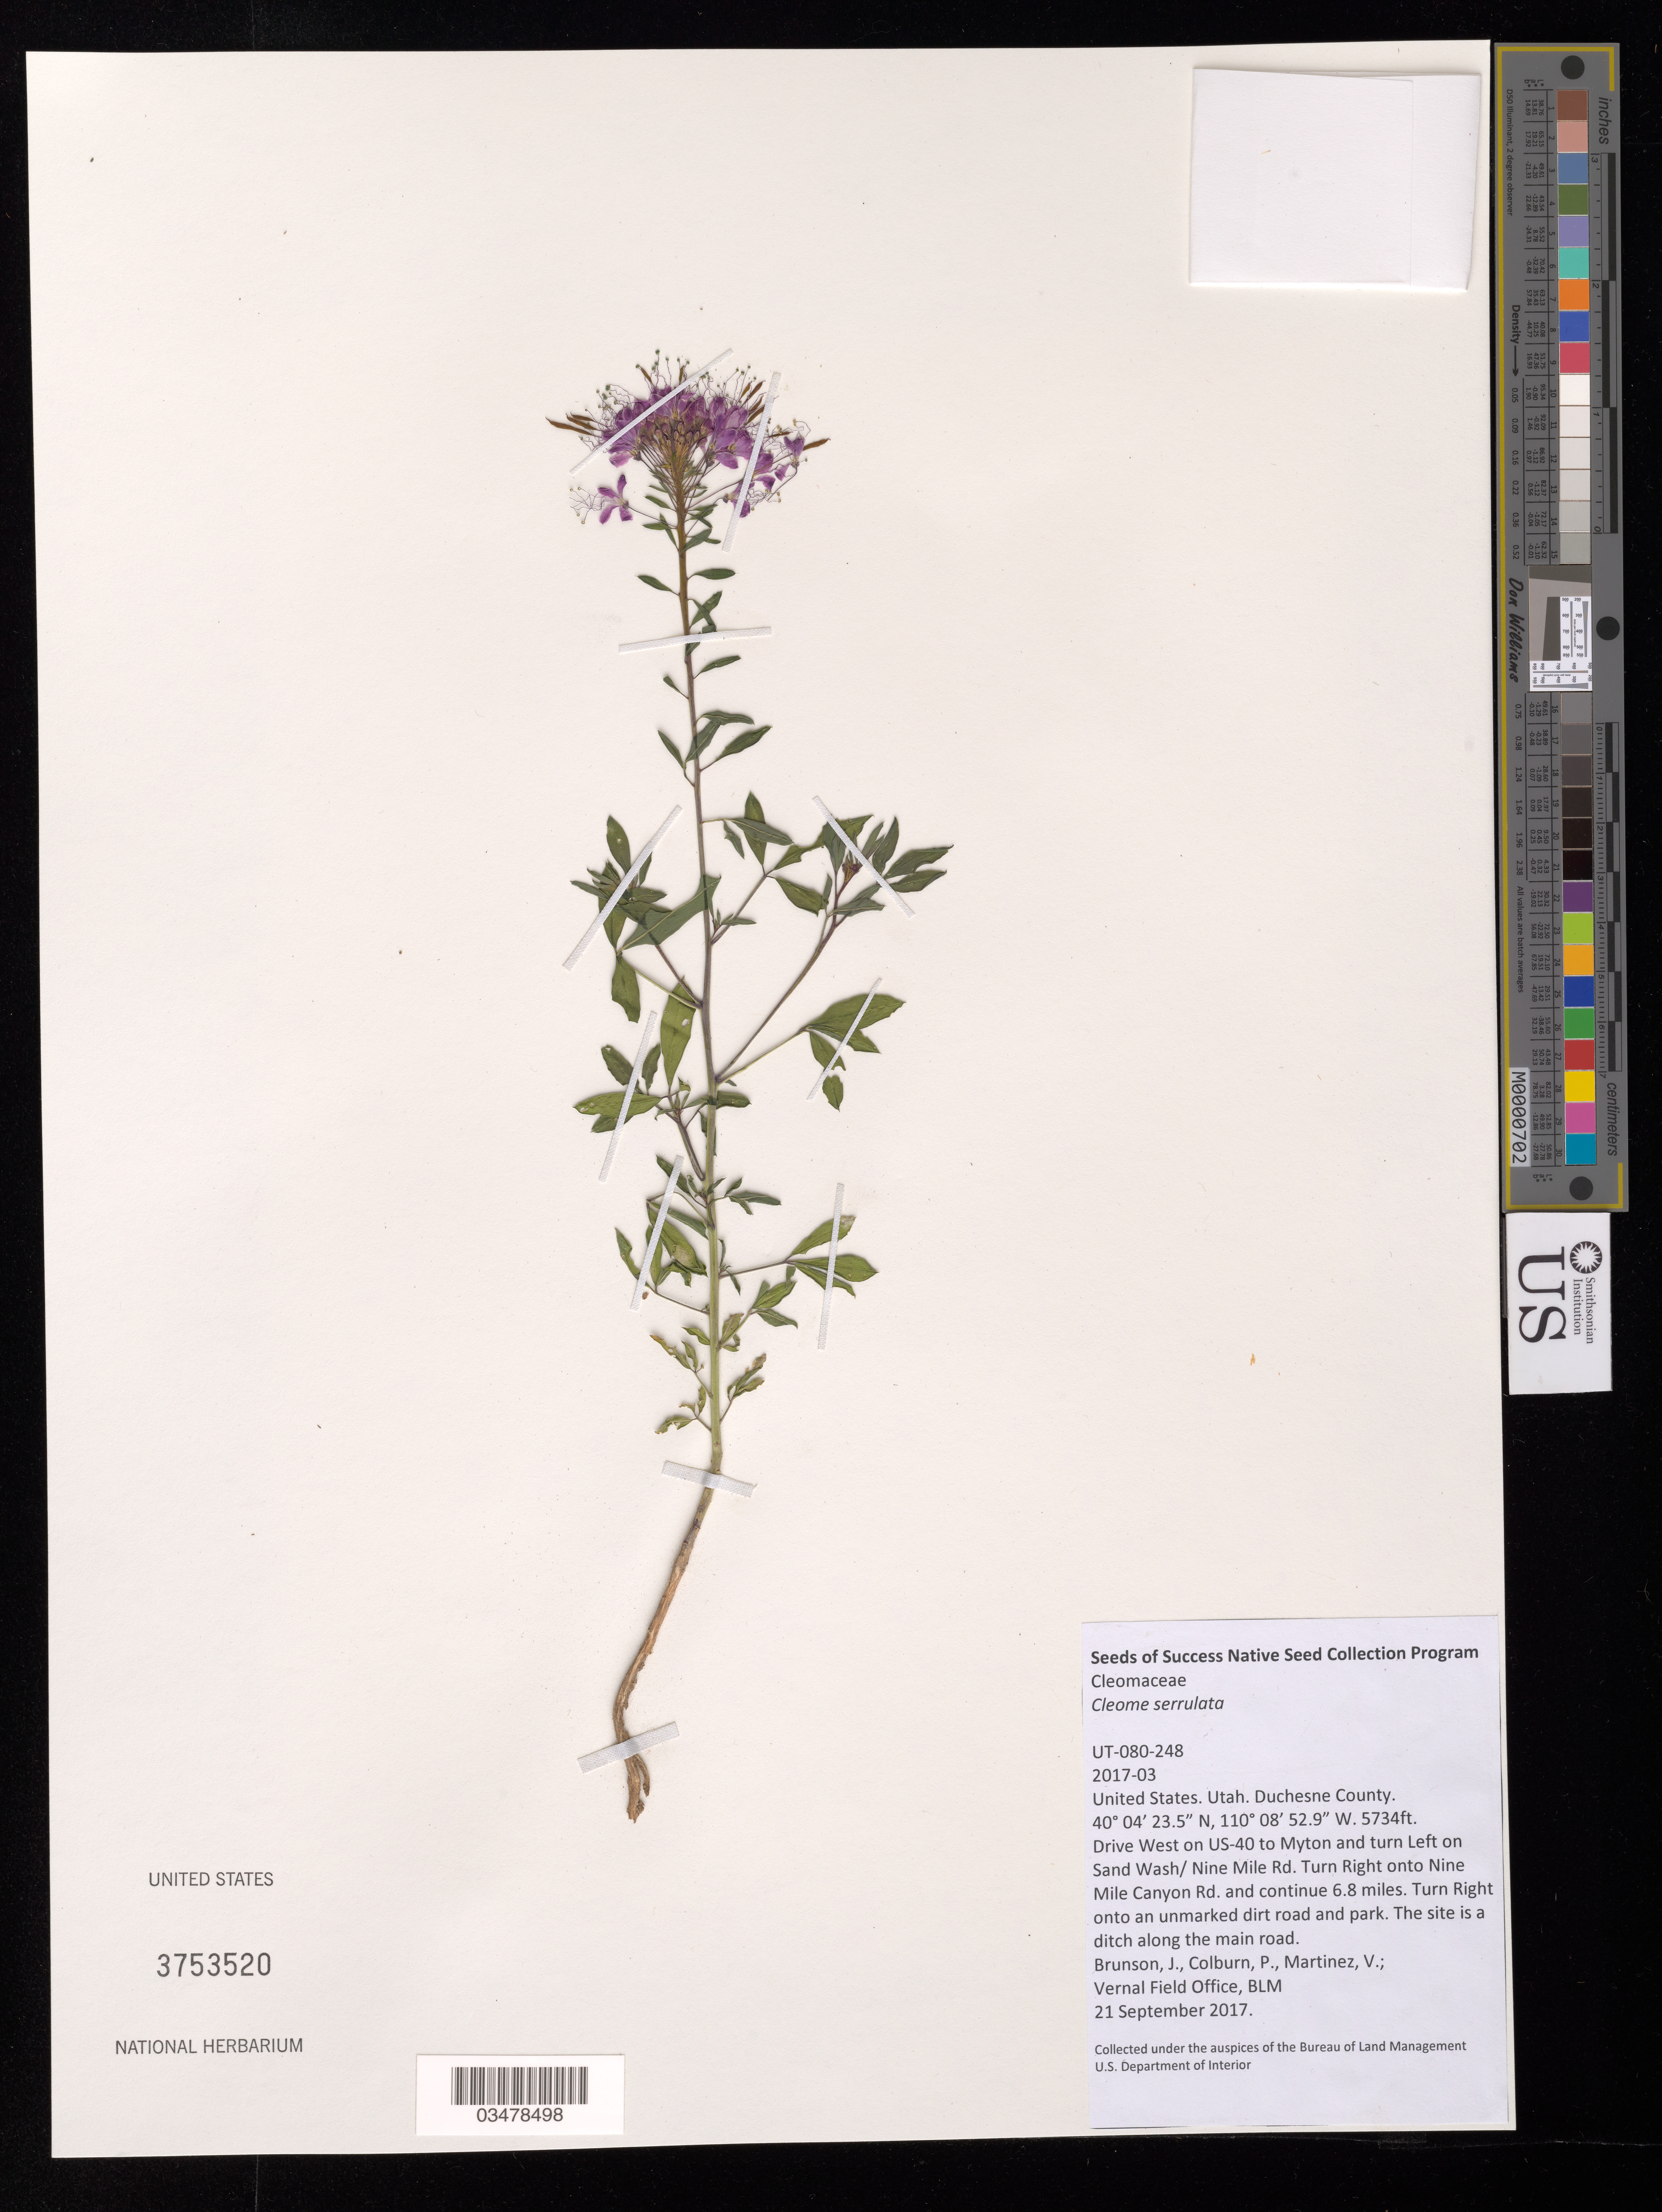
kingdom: Plantae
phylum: Tracheophyta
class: Magnoliopsida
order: Brassicales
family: Cleomaceae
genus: Cleomella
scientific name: Cleomella serrulata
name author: (Pursh) Roalson & J.C. Hall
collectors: J. Brunson, V. Martinez & P. Colburn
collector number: UT080-248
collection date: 2017-09-21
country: United States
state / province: Utah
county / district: Duchesne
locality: Nine Mile Canyon Road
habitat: Inter-mountain Basins Greasewood Flat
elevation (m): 1748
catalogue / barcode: US 3753520